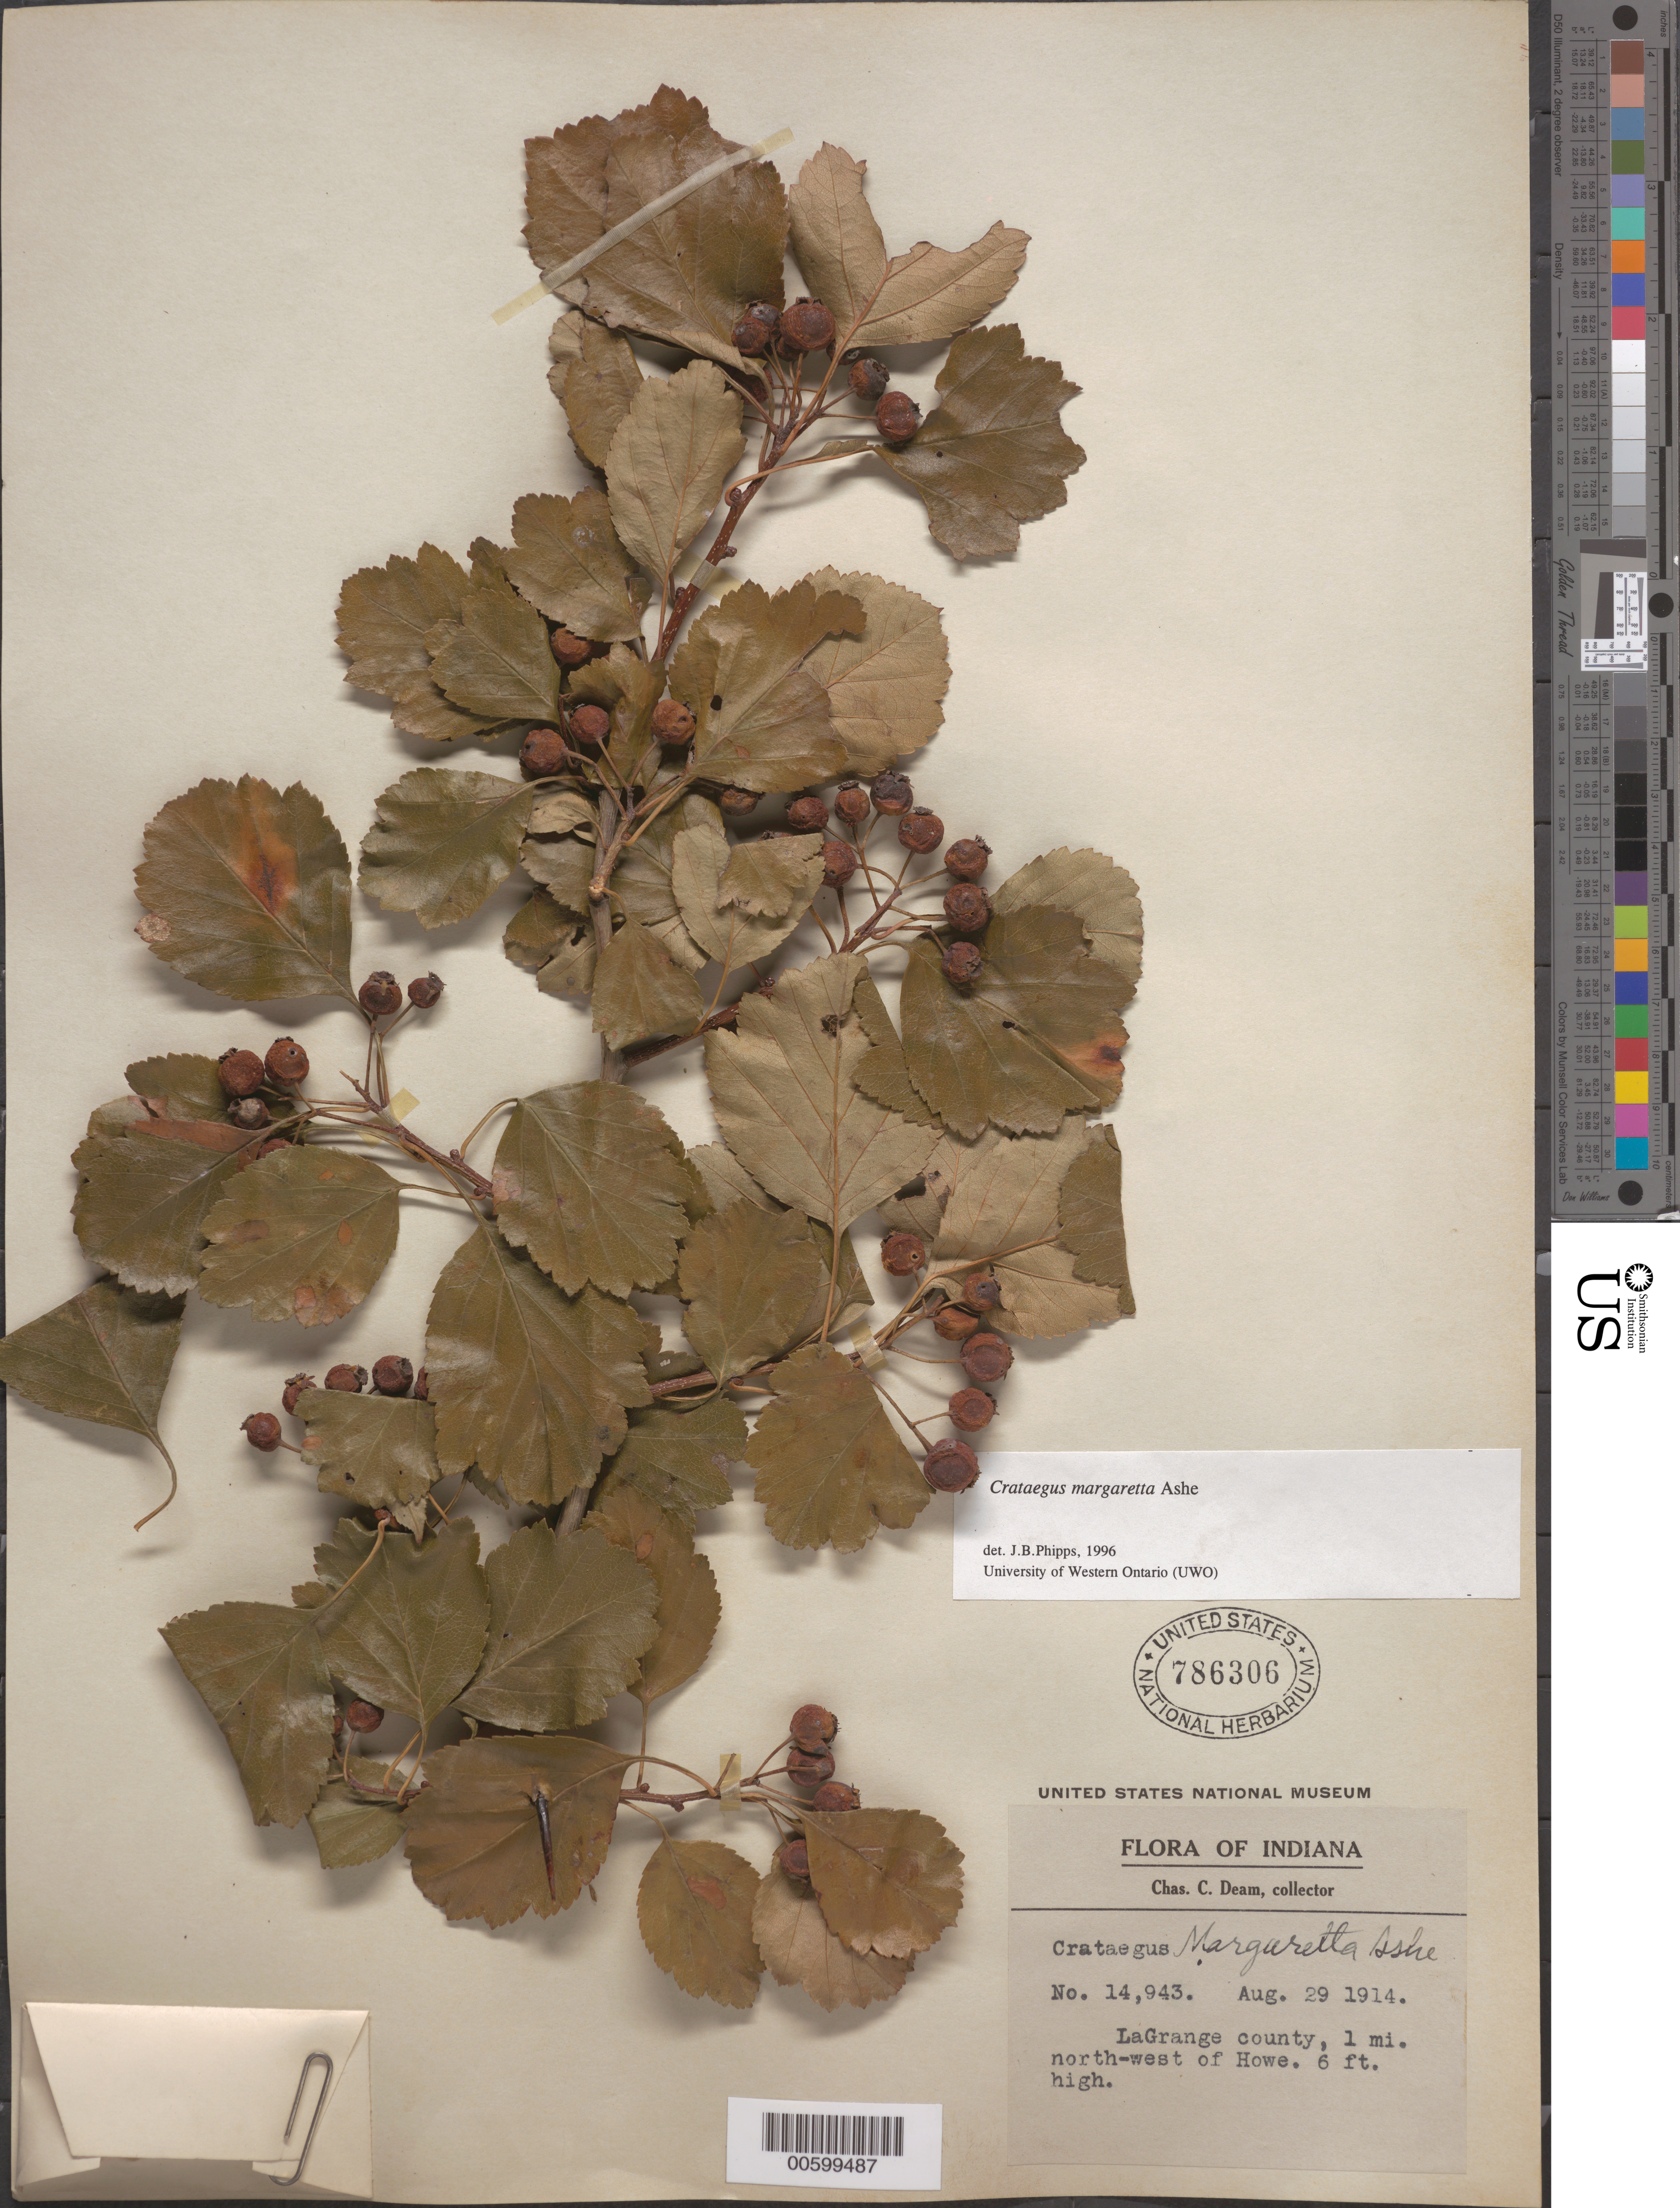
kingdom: Plantae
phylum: Tracheophyta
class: Magnoliopsida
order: Rosales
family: Rosaceae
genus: Crataegus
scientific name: Crataegus margarettae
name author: Ashe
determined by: Phipps, James B., (UWO), University of Western Ontario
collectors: C. C. Deam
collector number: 14943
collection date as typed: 29 Aug 1914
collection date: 1914-08-29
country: United States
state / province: Indiana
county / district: Lagrange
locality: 1 mi. NW of Howe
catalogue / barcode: US 786306